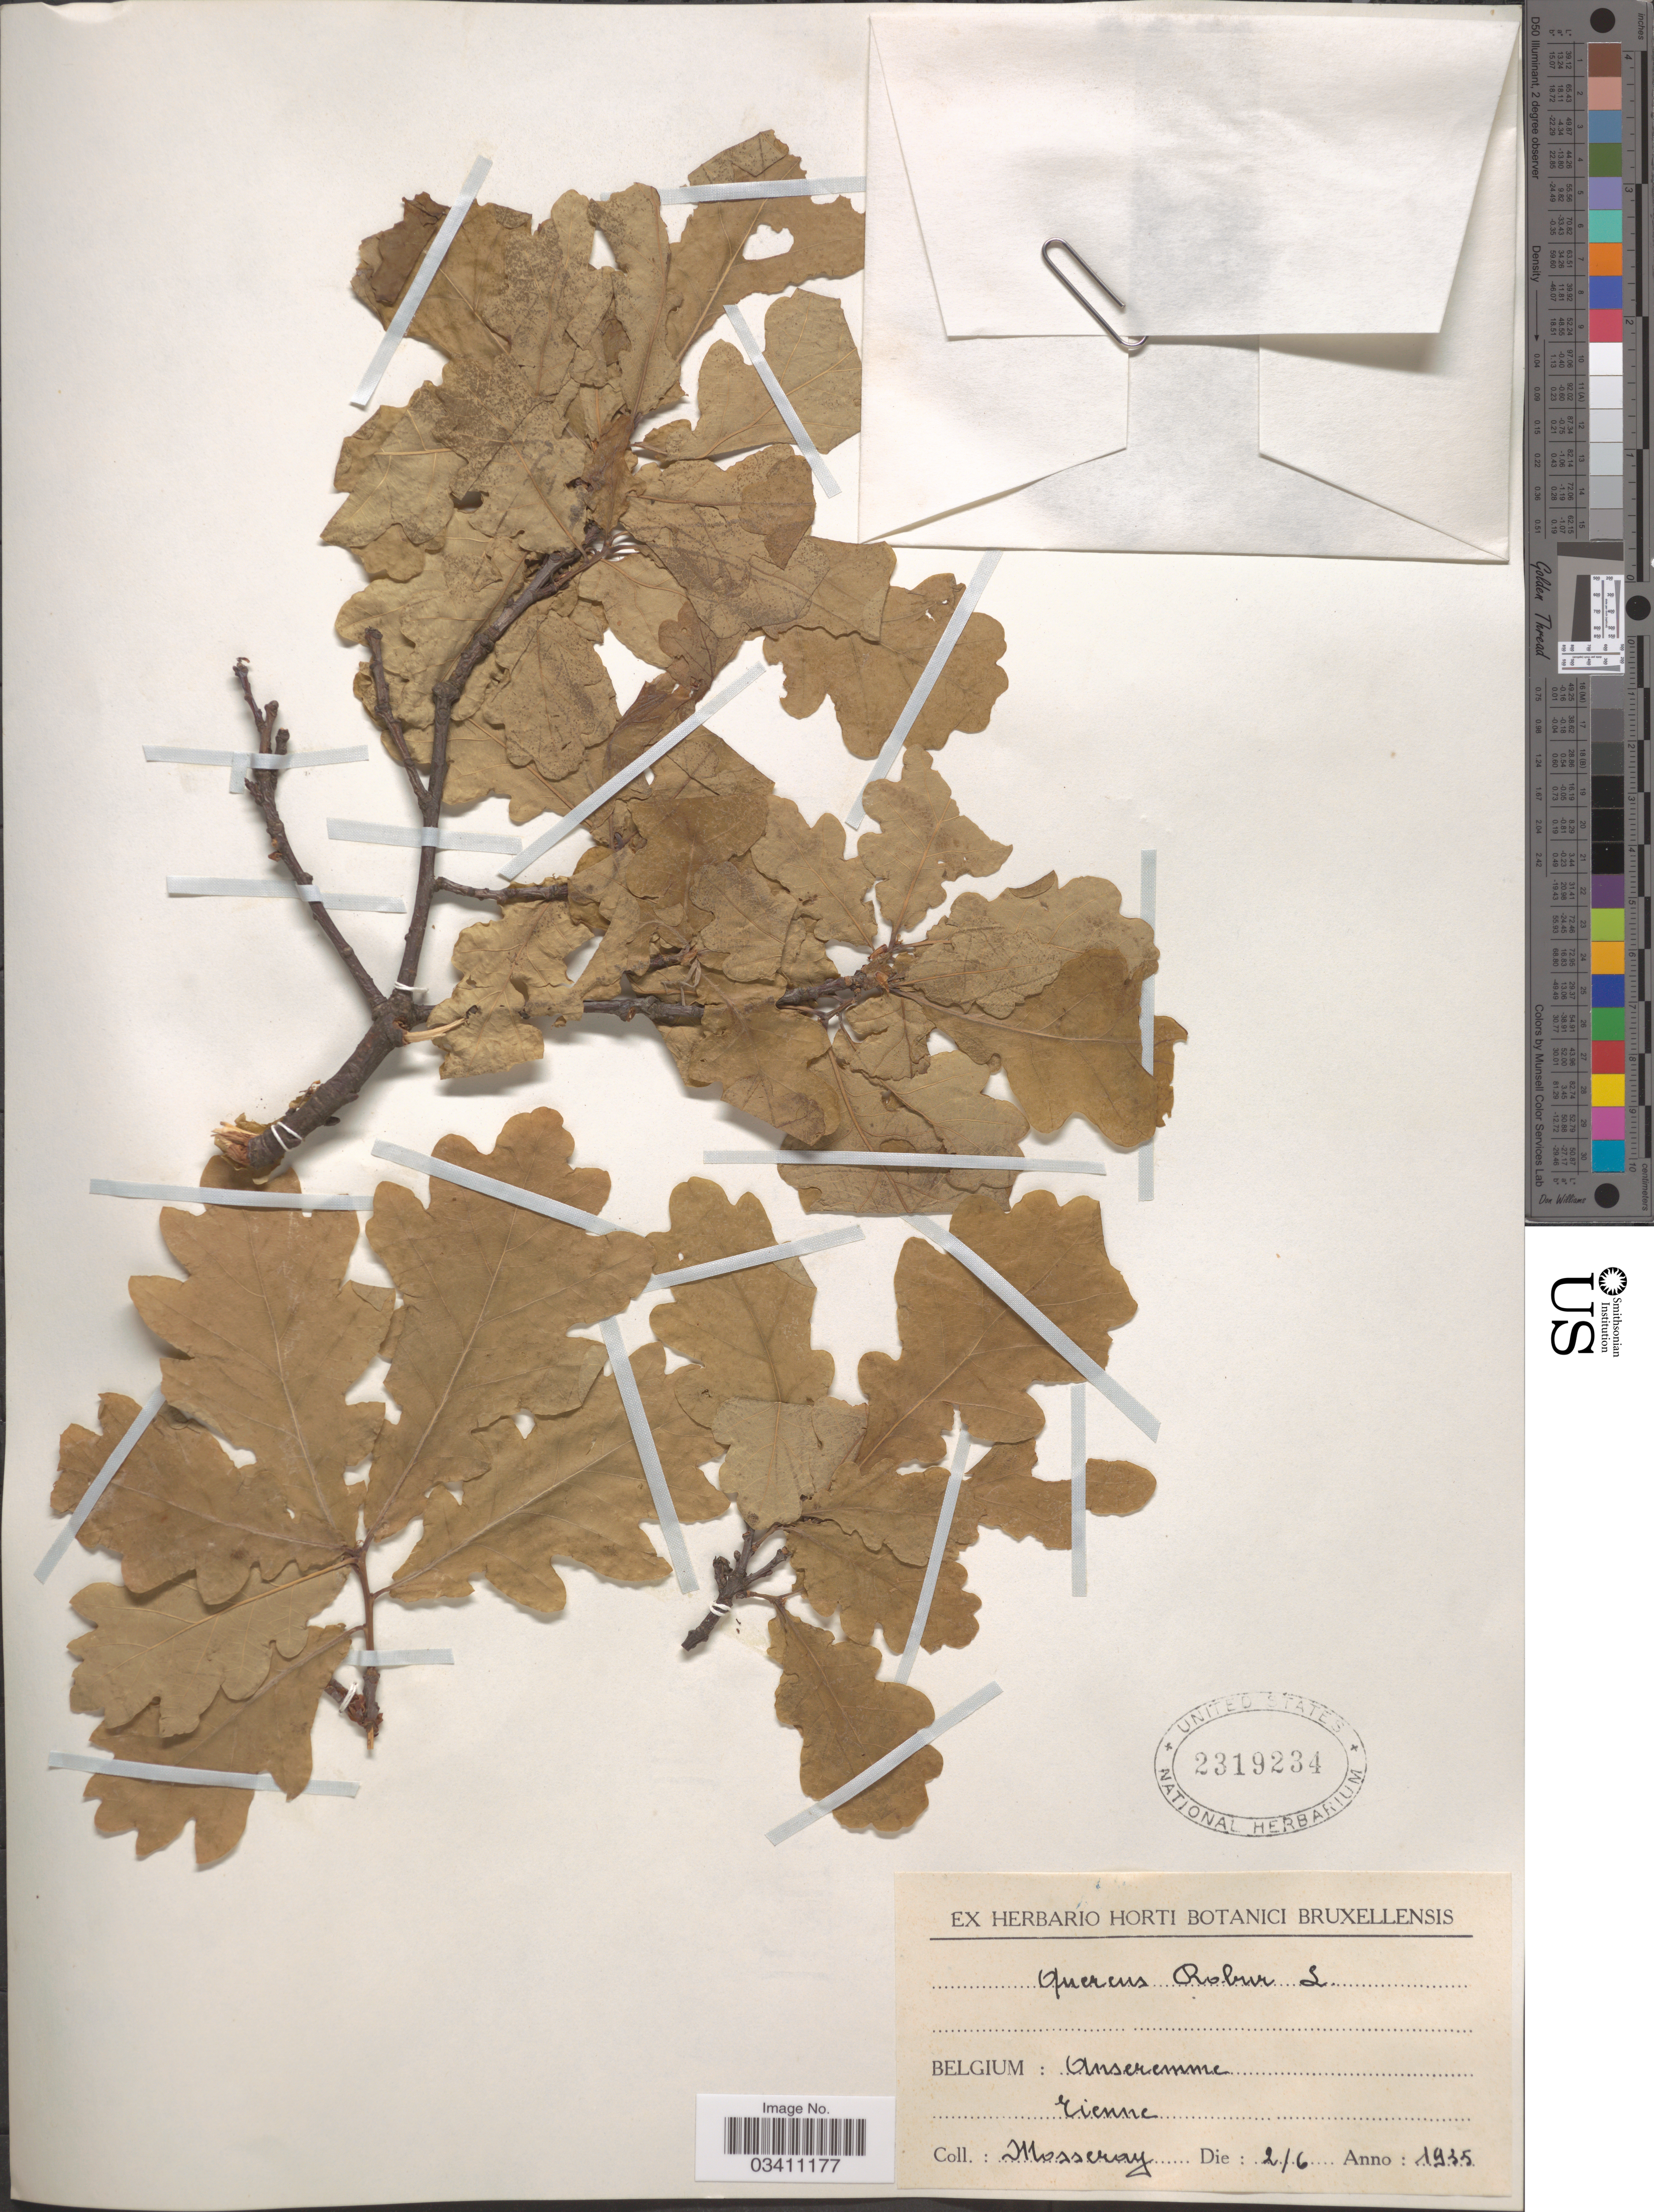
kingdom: Plantae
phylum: Tracheophyta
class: Magnoliopsida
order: Fagales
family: Fagaceae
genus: Quercus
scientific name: Quercus robur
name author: L.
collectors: Mosseray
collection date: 1935-06-02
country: Belgium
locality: Anseremme rienne.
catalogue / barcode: US 2319234